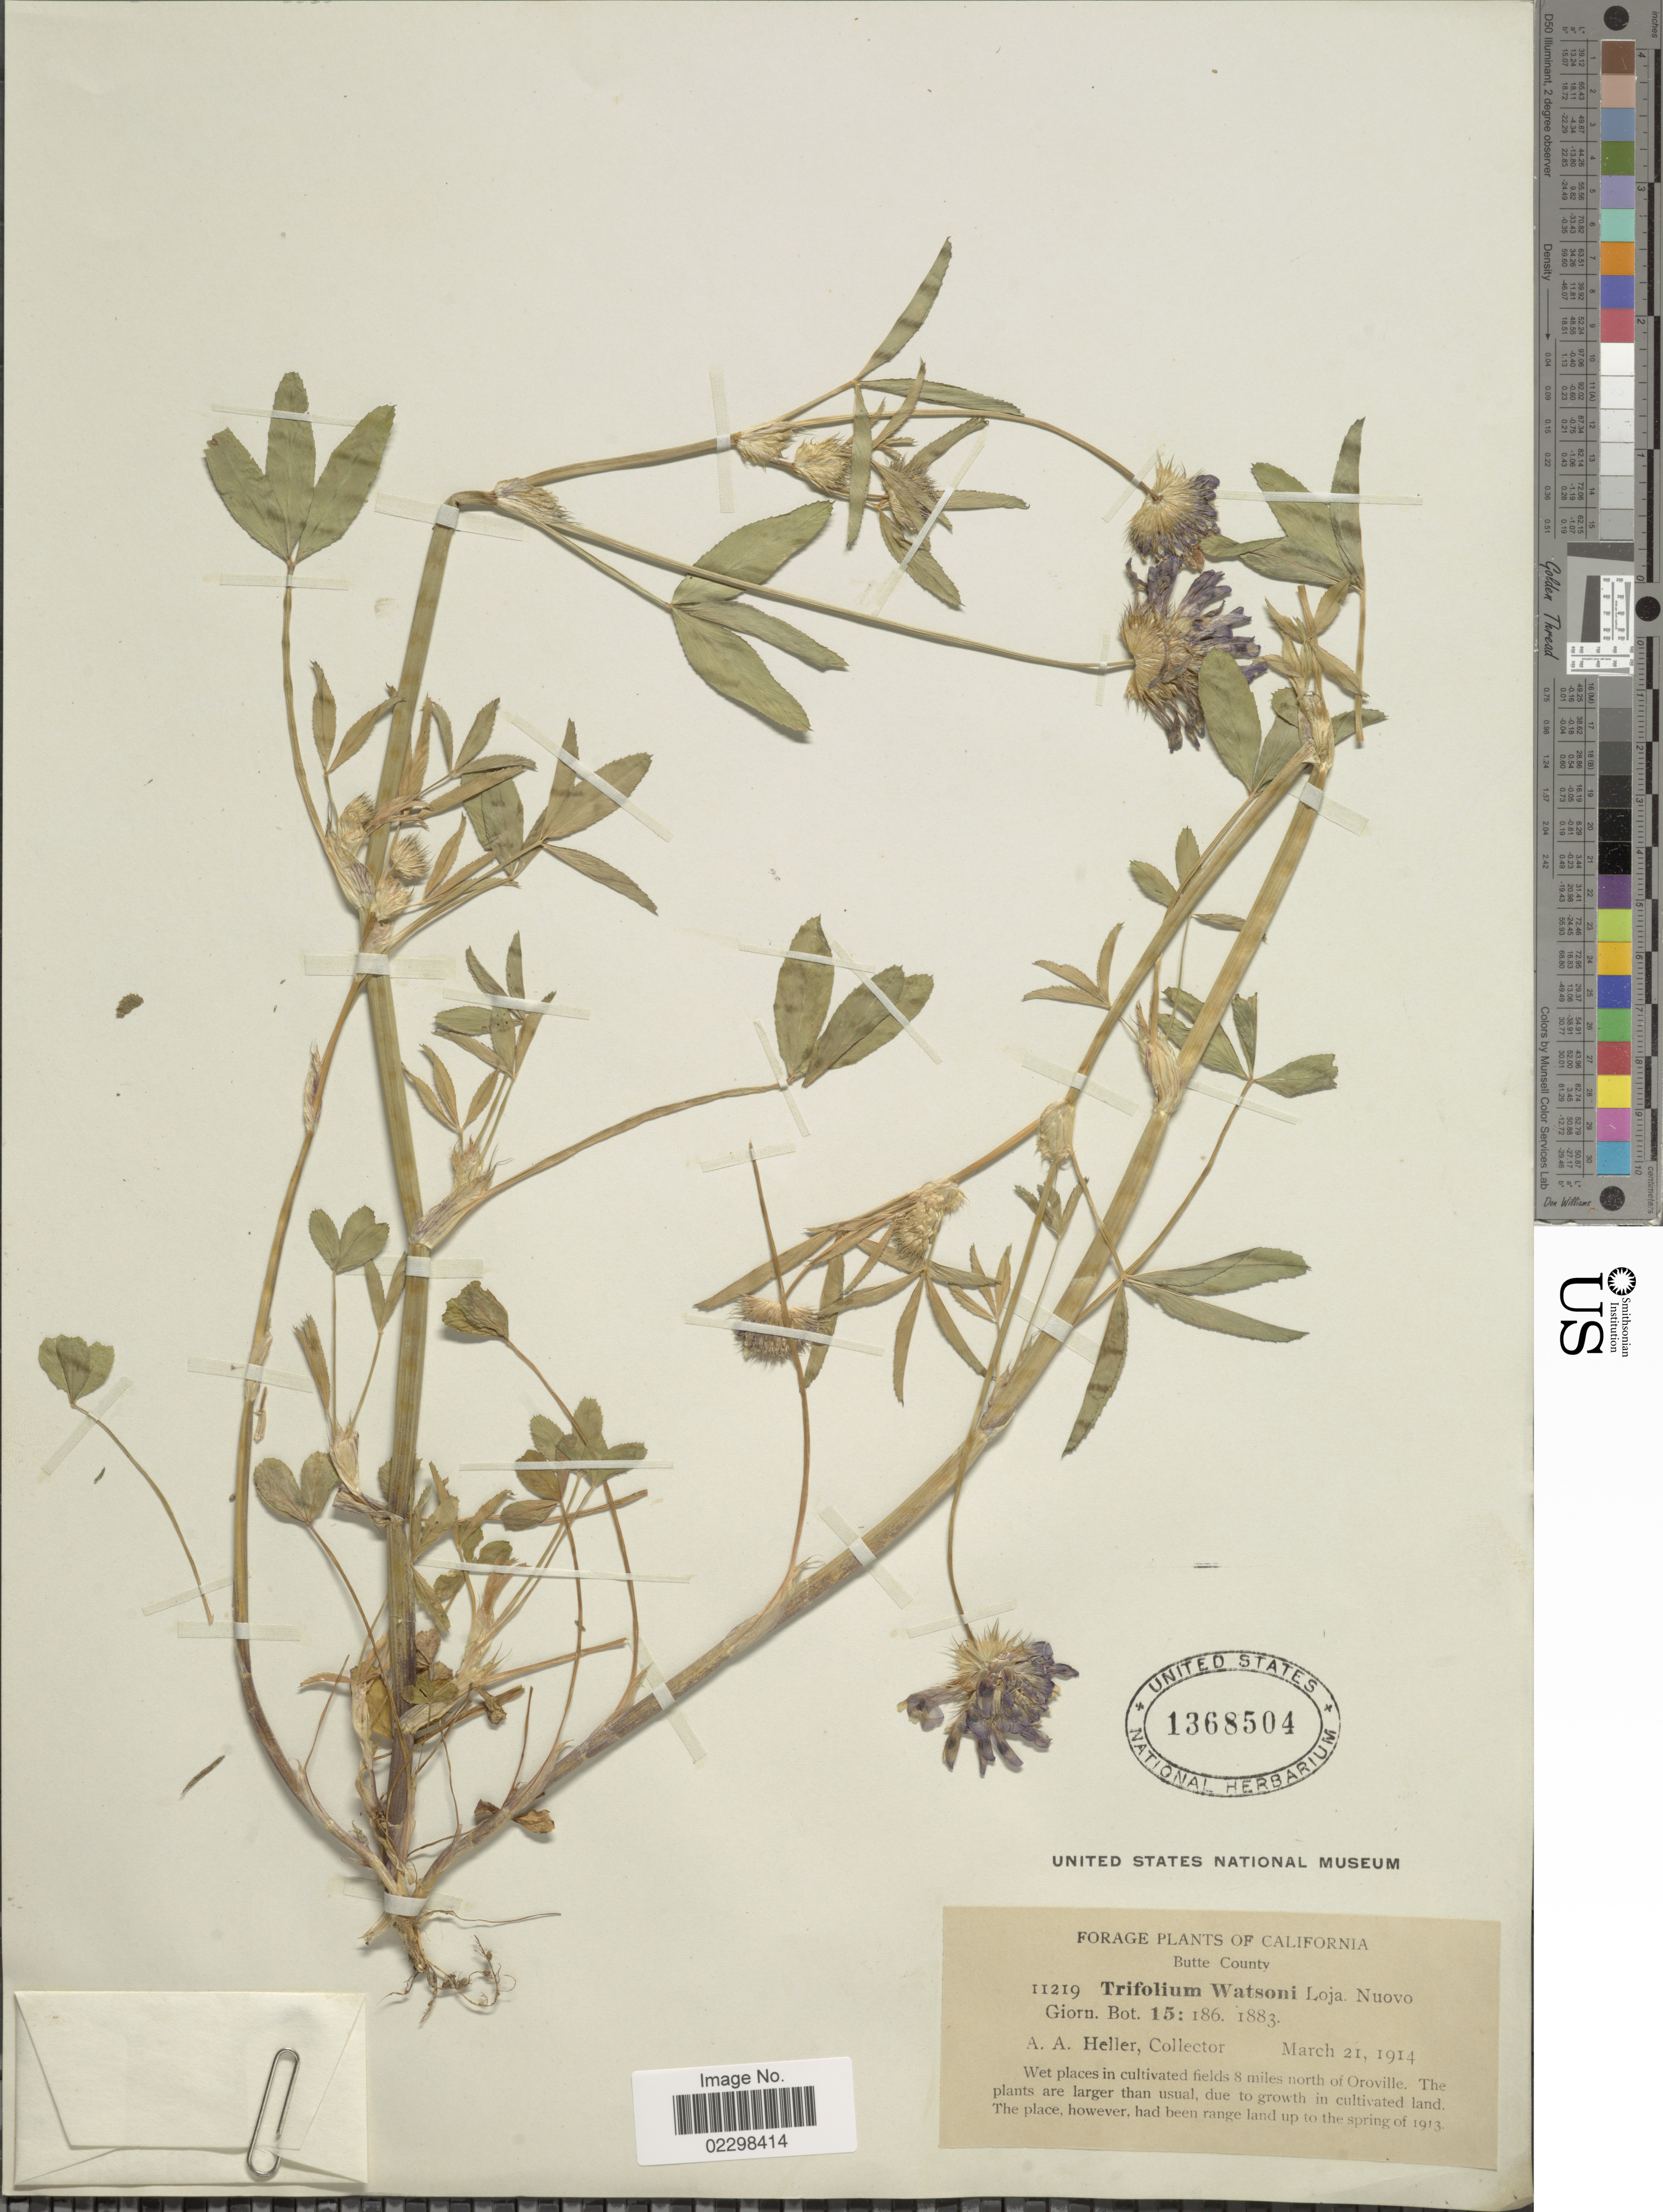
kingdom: Plantae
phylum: Tracheophyta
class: Magnoliopsida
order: Fabales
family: Fabaceae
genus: Trifolium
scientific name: Trifolium tridentatum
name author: Lindl.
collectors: A. A. Heller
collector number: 11219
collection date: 1914-03-21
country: United States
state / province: California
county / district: Butte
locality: Butte County, Wet places in cultivated fields 8 miles north of Oroville.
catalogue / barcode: US 1368504